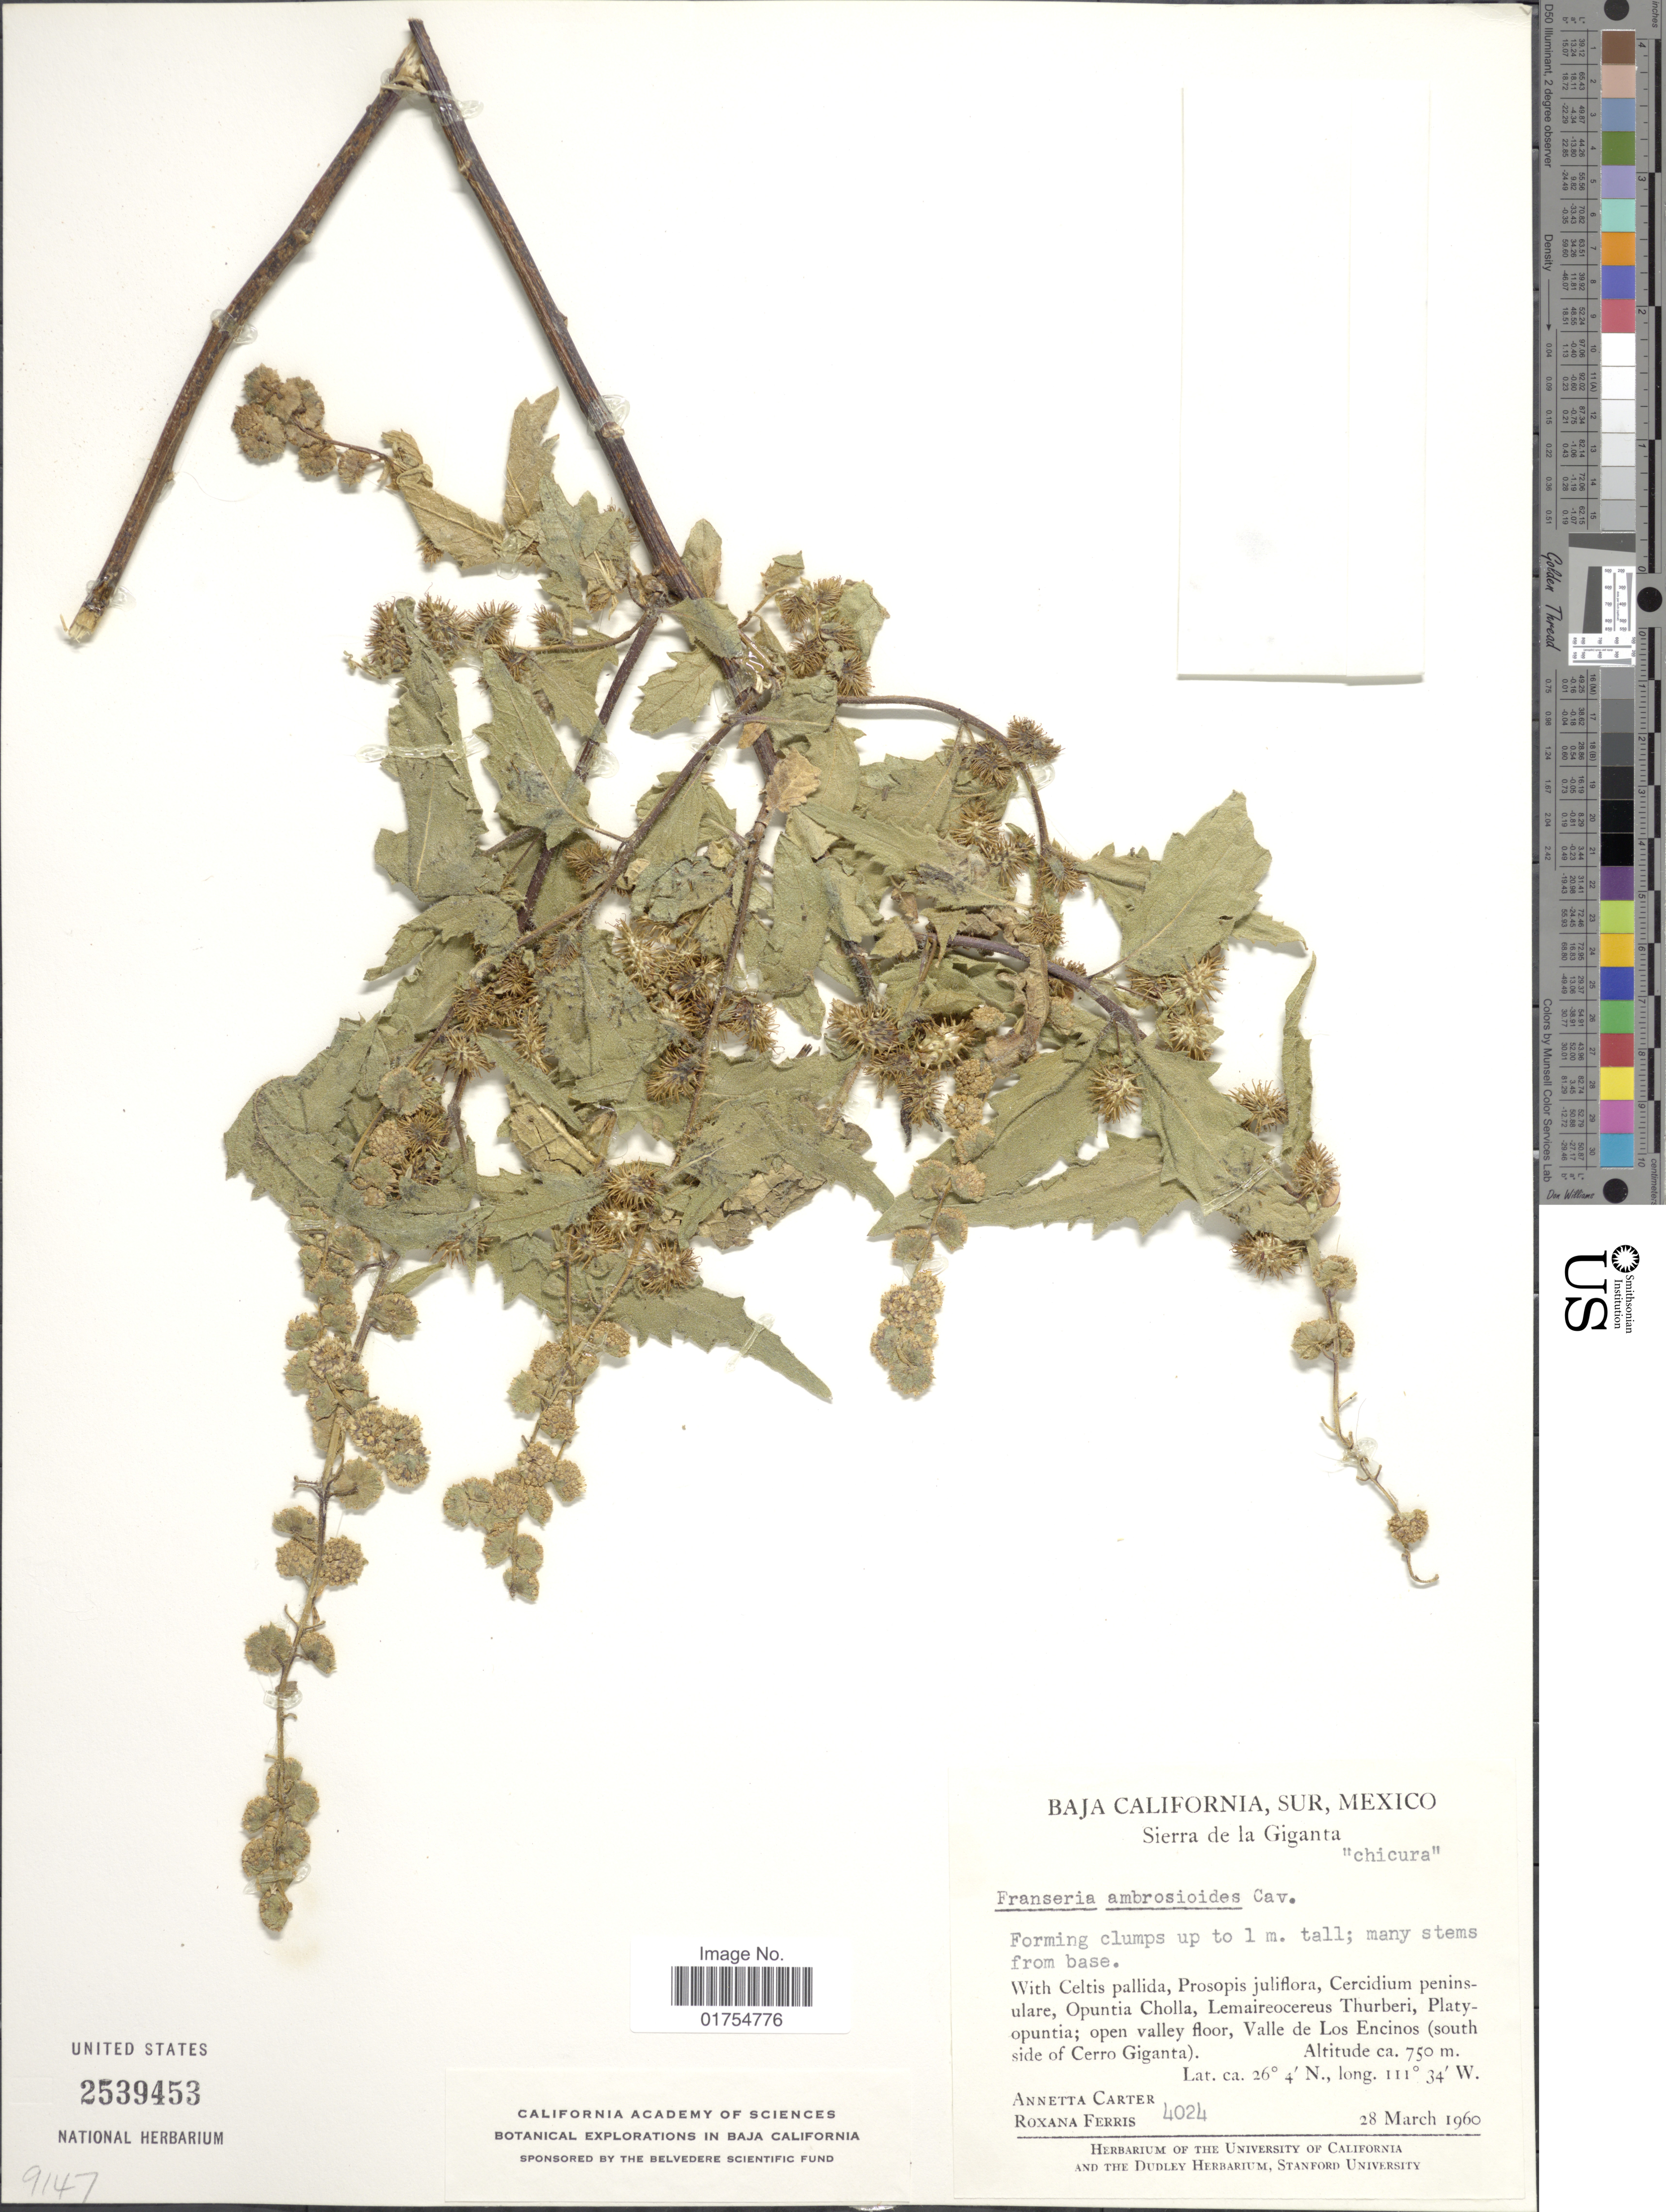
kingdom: Plantae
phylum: Tracheophyta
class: Magnoliopsida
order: Asterales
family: Asteraceae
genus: Franseria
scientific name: Franseria ambrosioides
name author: Cav.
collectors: A. M. Carter & R. S. Ferris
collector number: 4024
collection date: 1960-03-28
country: Mexico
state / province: Baja California Sur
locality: Sierra de la Giganta. Open Valley floor, Valle de Los Encinos (south side of Cerro Giganta)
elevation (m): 750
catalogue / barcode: US 2539453